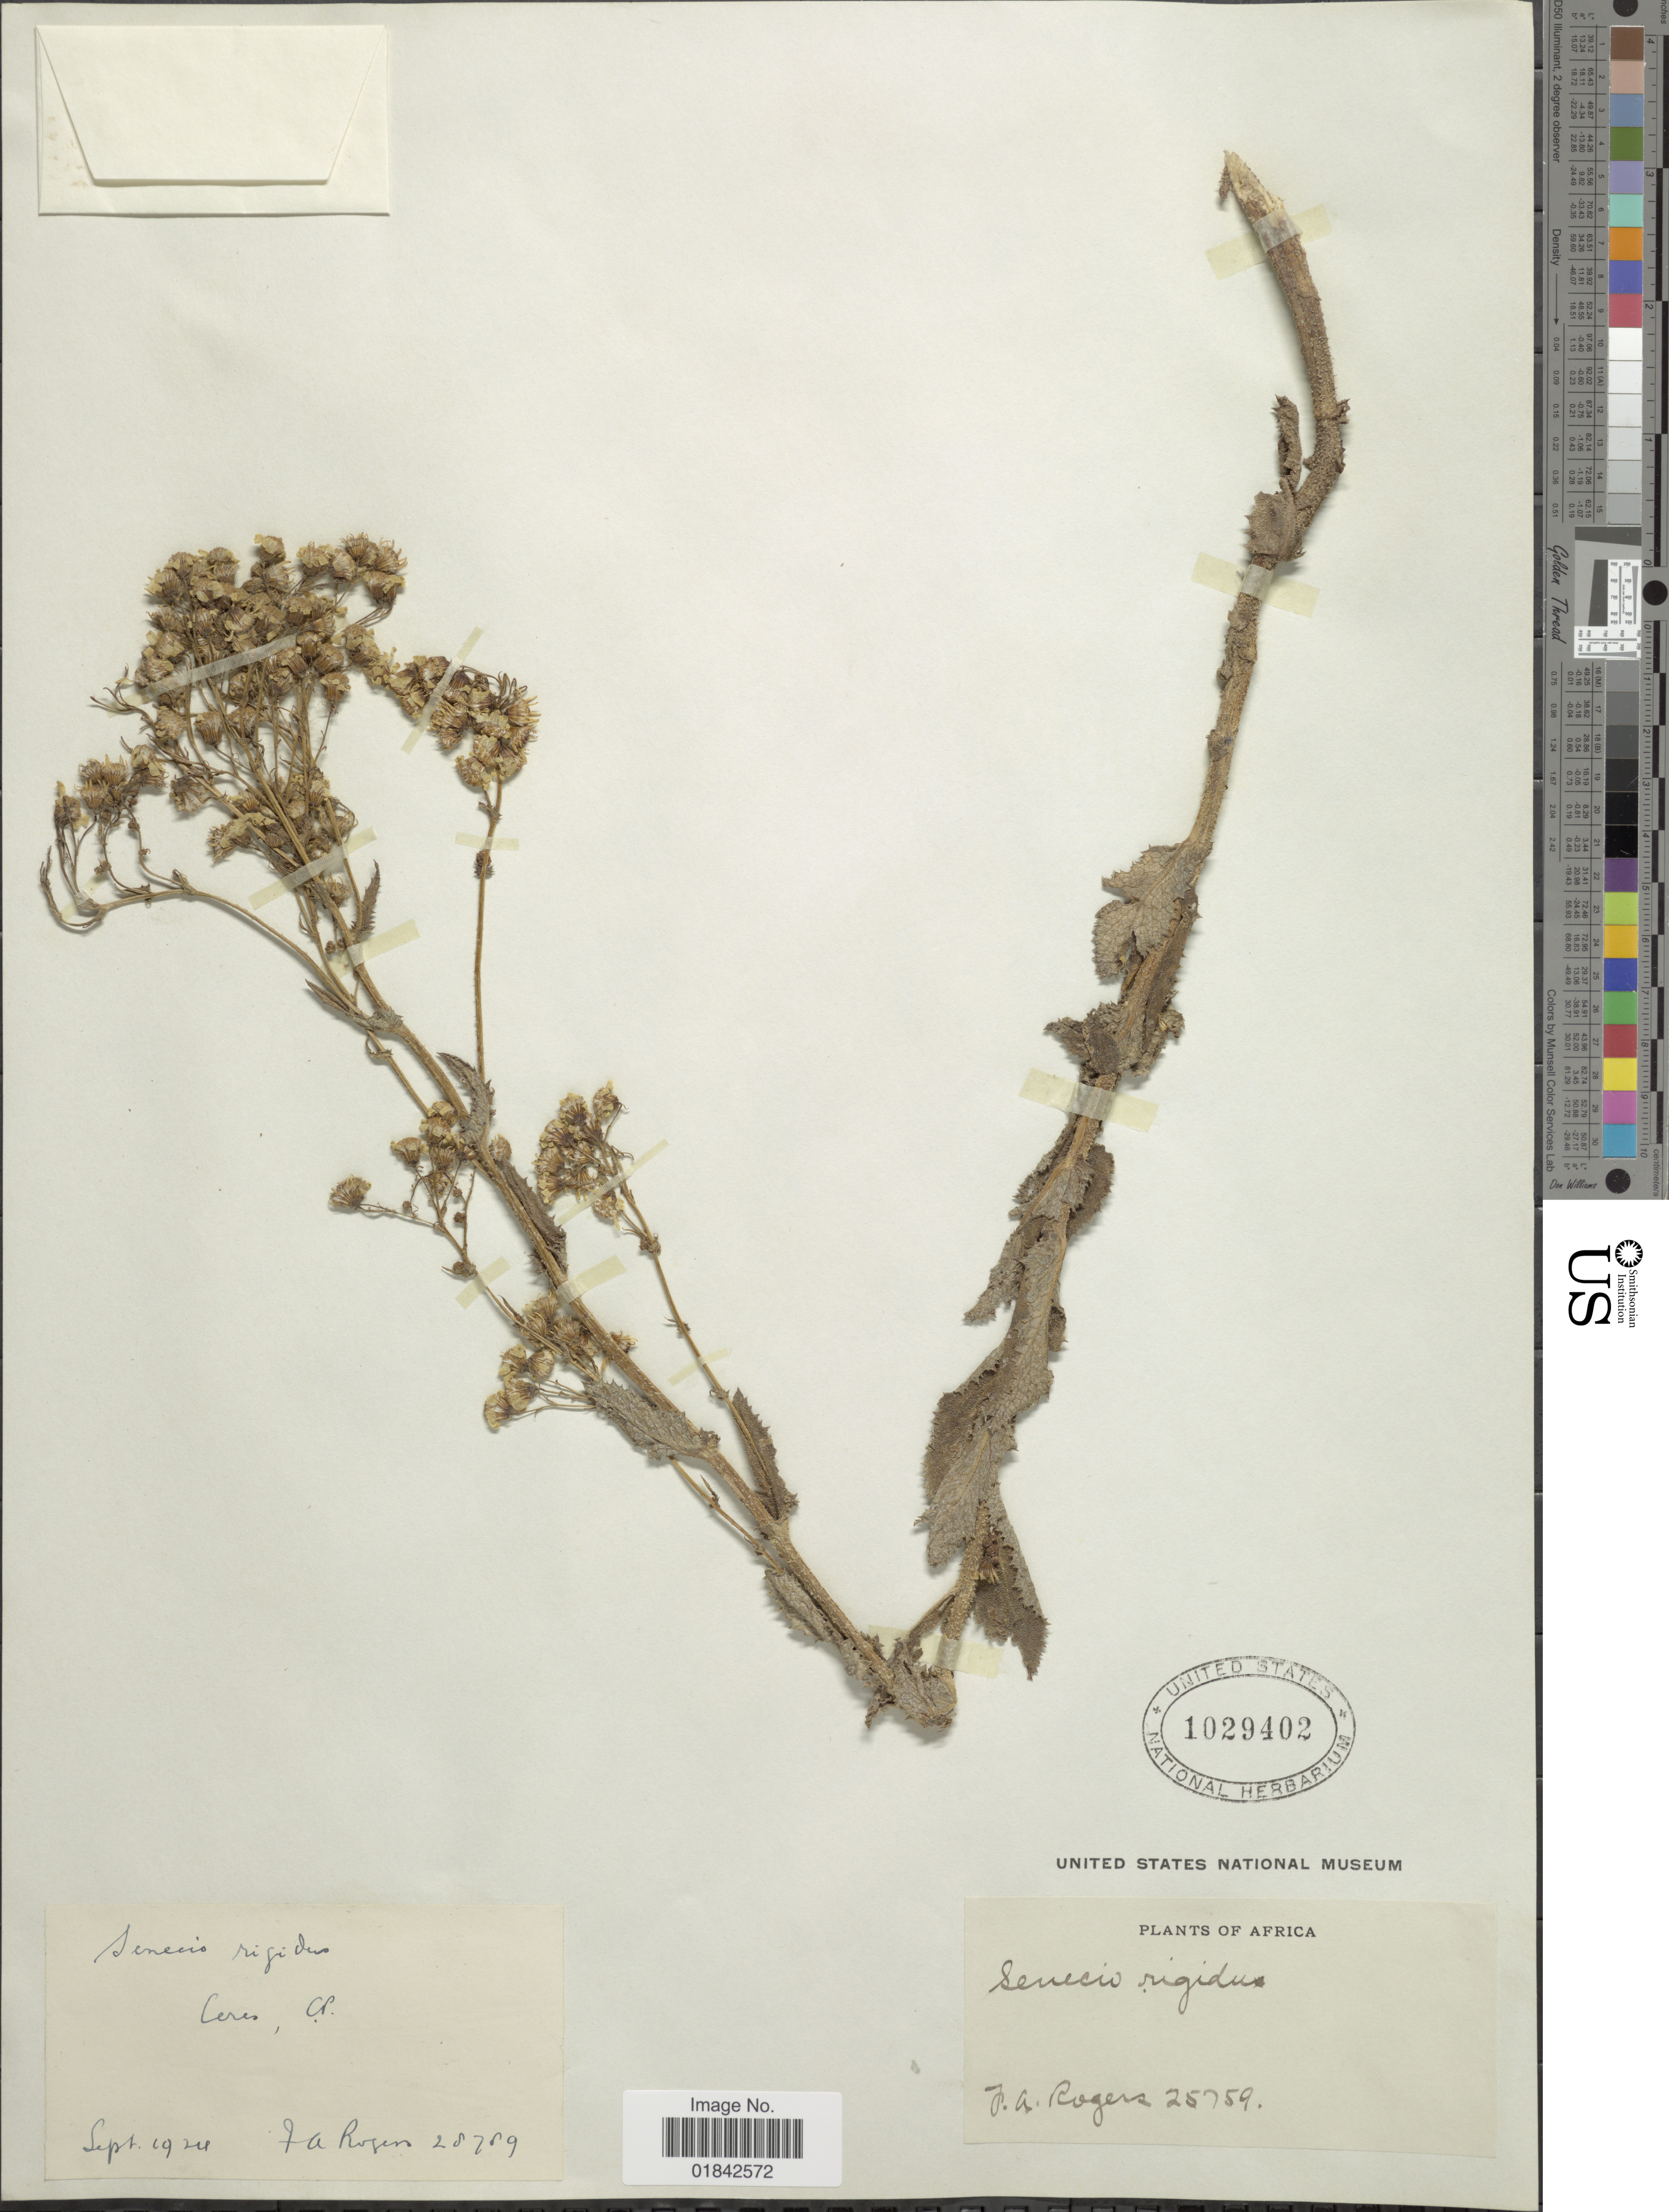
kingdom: Plantae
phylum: Tracheophyta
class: Magnoliopsida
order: Asterales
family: Asteraceae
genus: Senecio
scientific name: Senecio rigidus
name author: L.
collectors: F. A. Rogers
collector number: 25759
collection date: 1924-09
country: South Africa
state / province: Western Cape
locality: Ceres, CP.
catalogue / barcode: US 1029402